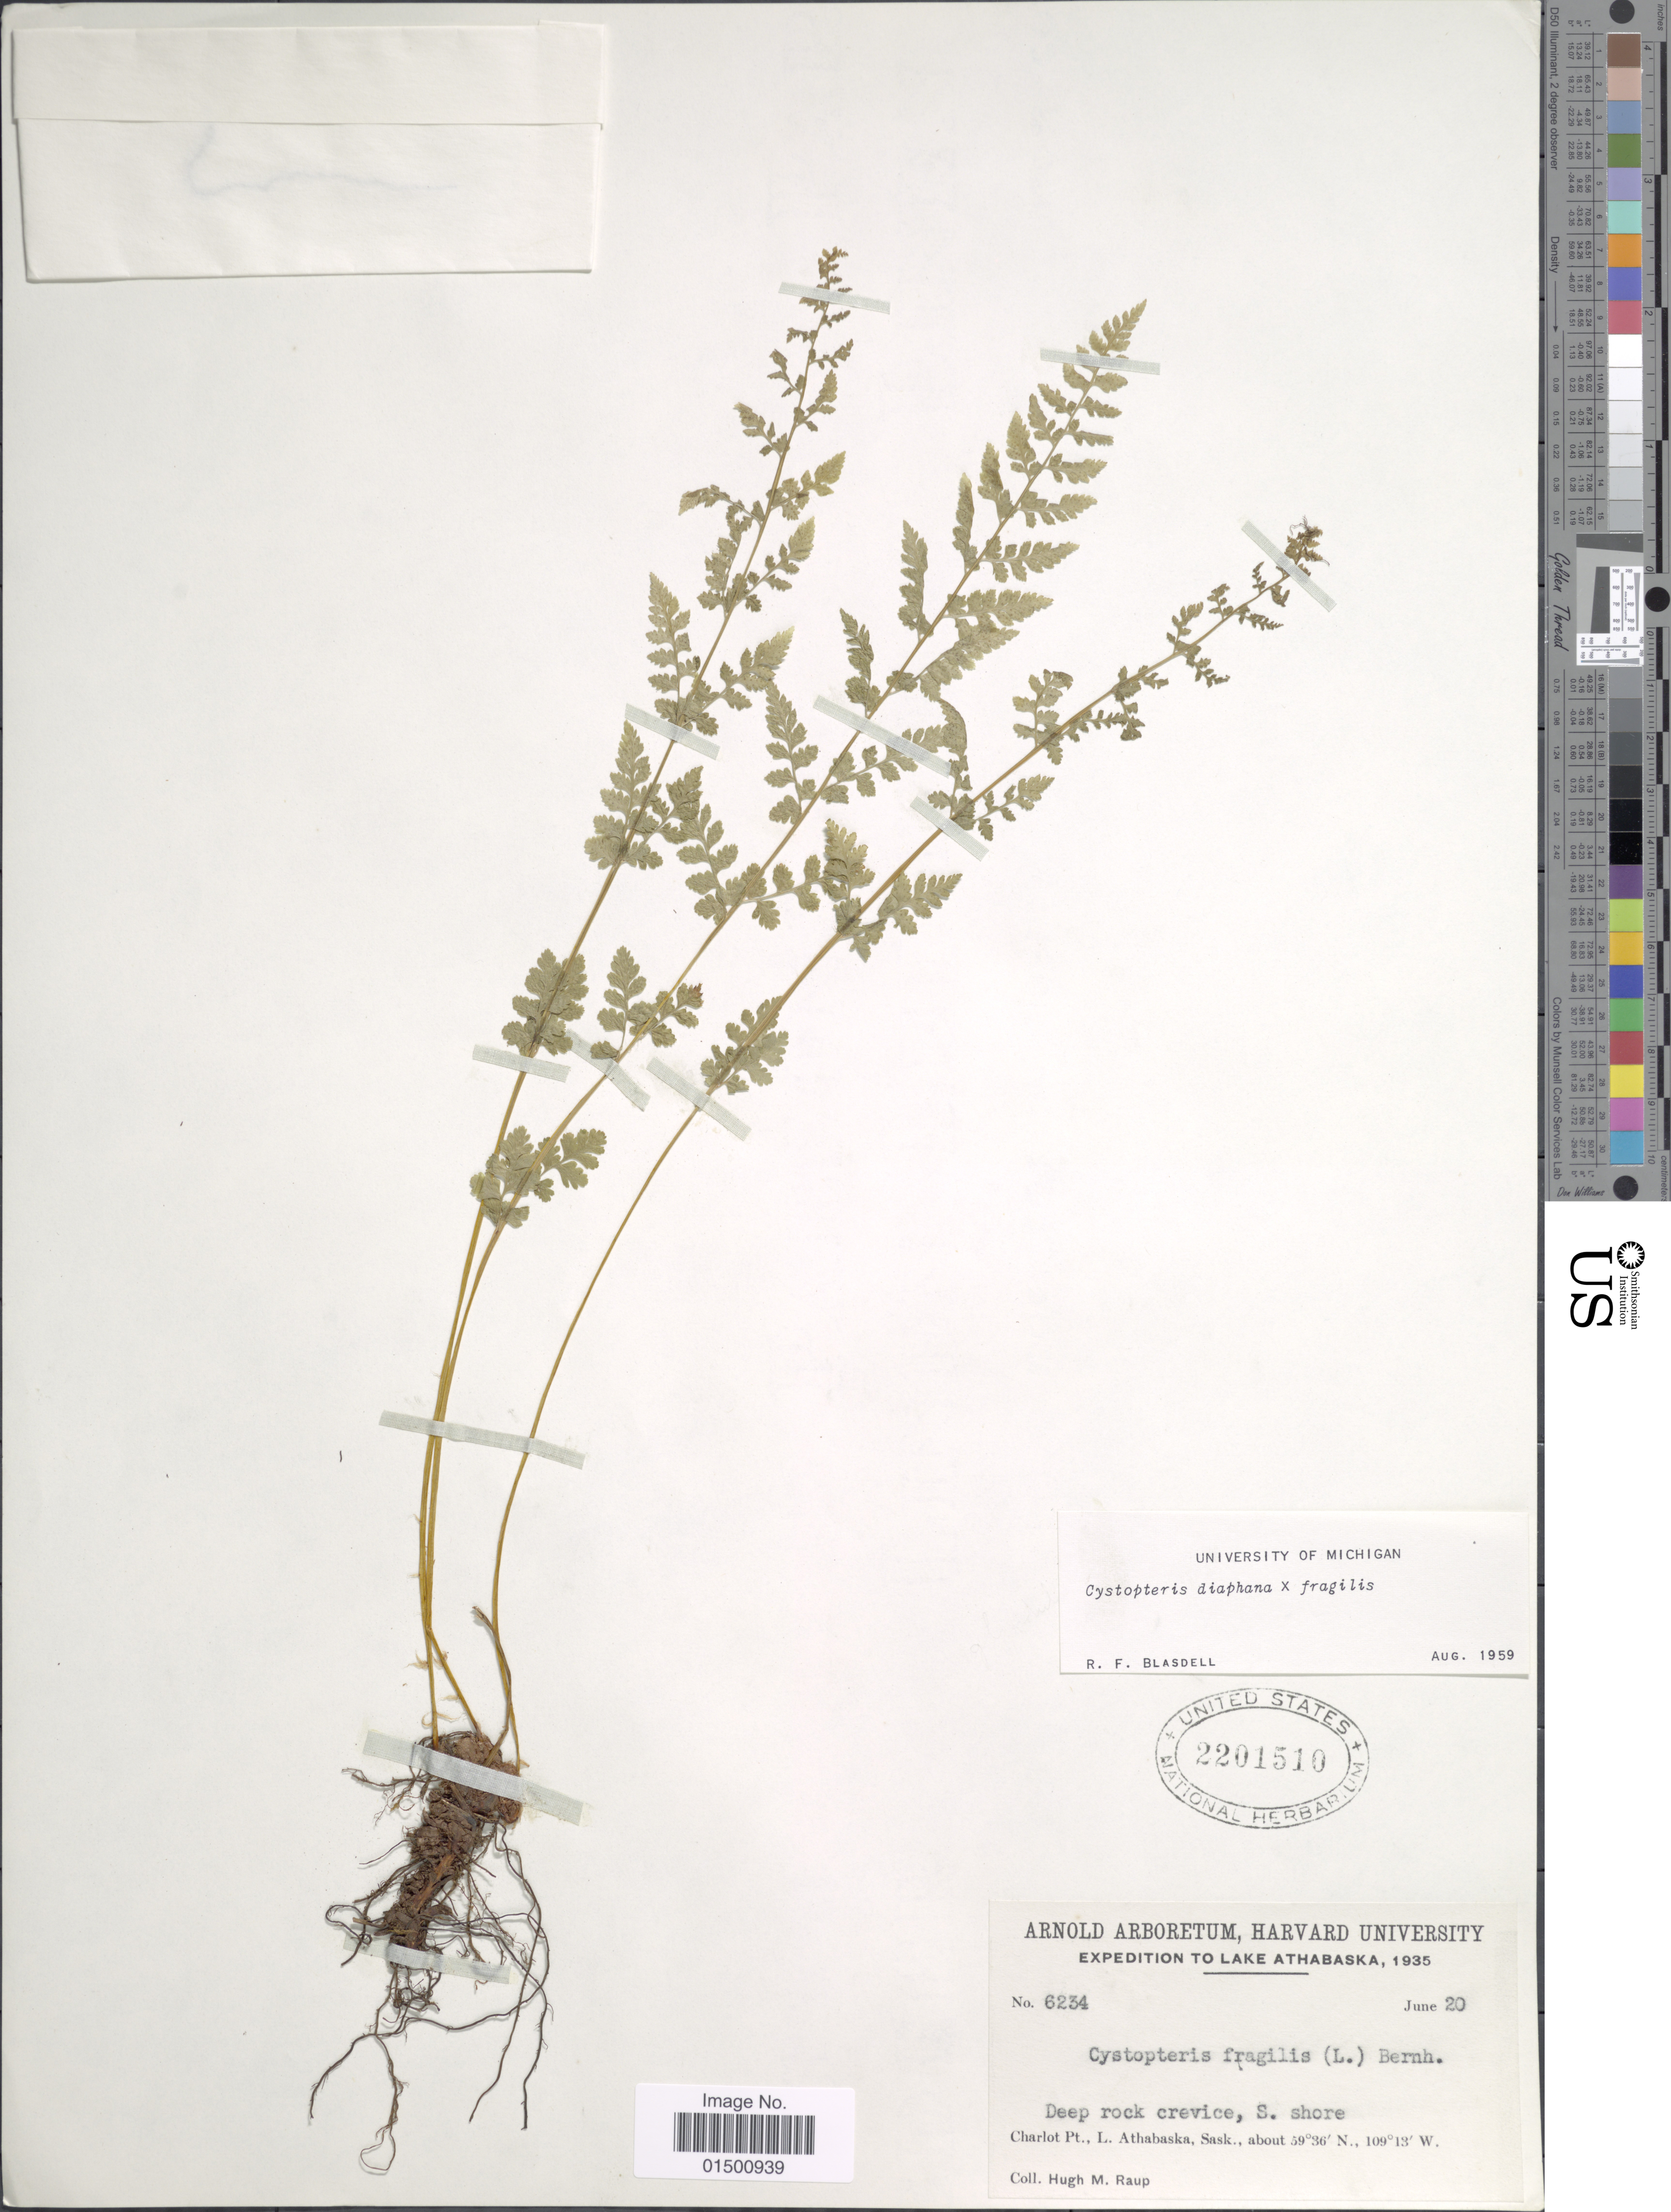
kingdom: Plantae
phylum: Tracheophyta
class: Polypodiopsida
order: Polypodiales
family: Cystopteridaceae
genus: Cystopteris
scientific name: Cystopteris diaphana x C. fragilis (L.) Bernh.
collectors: H. Raup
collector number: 6234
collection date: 1935-06-20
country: Canada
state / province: Saskatchewan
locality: Lake Athabaska, Charlot Pt.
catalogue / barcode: US 2201510